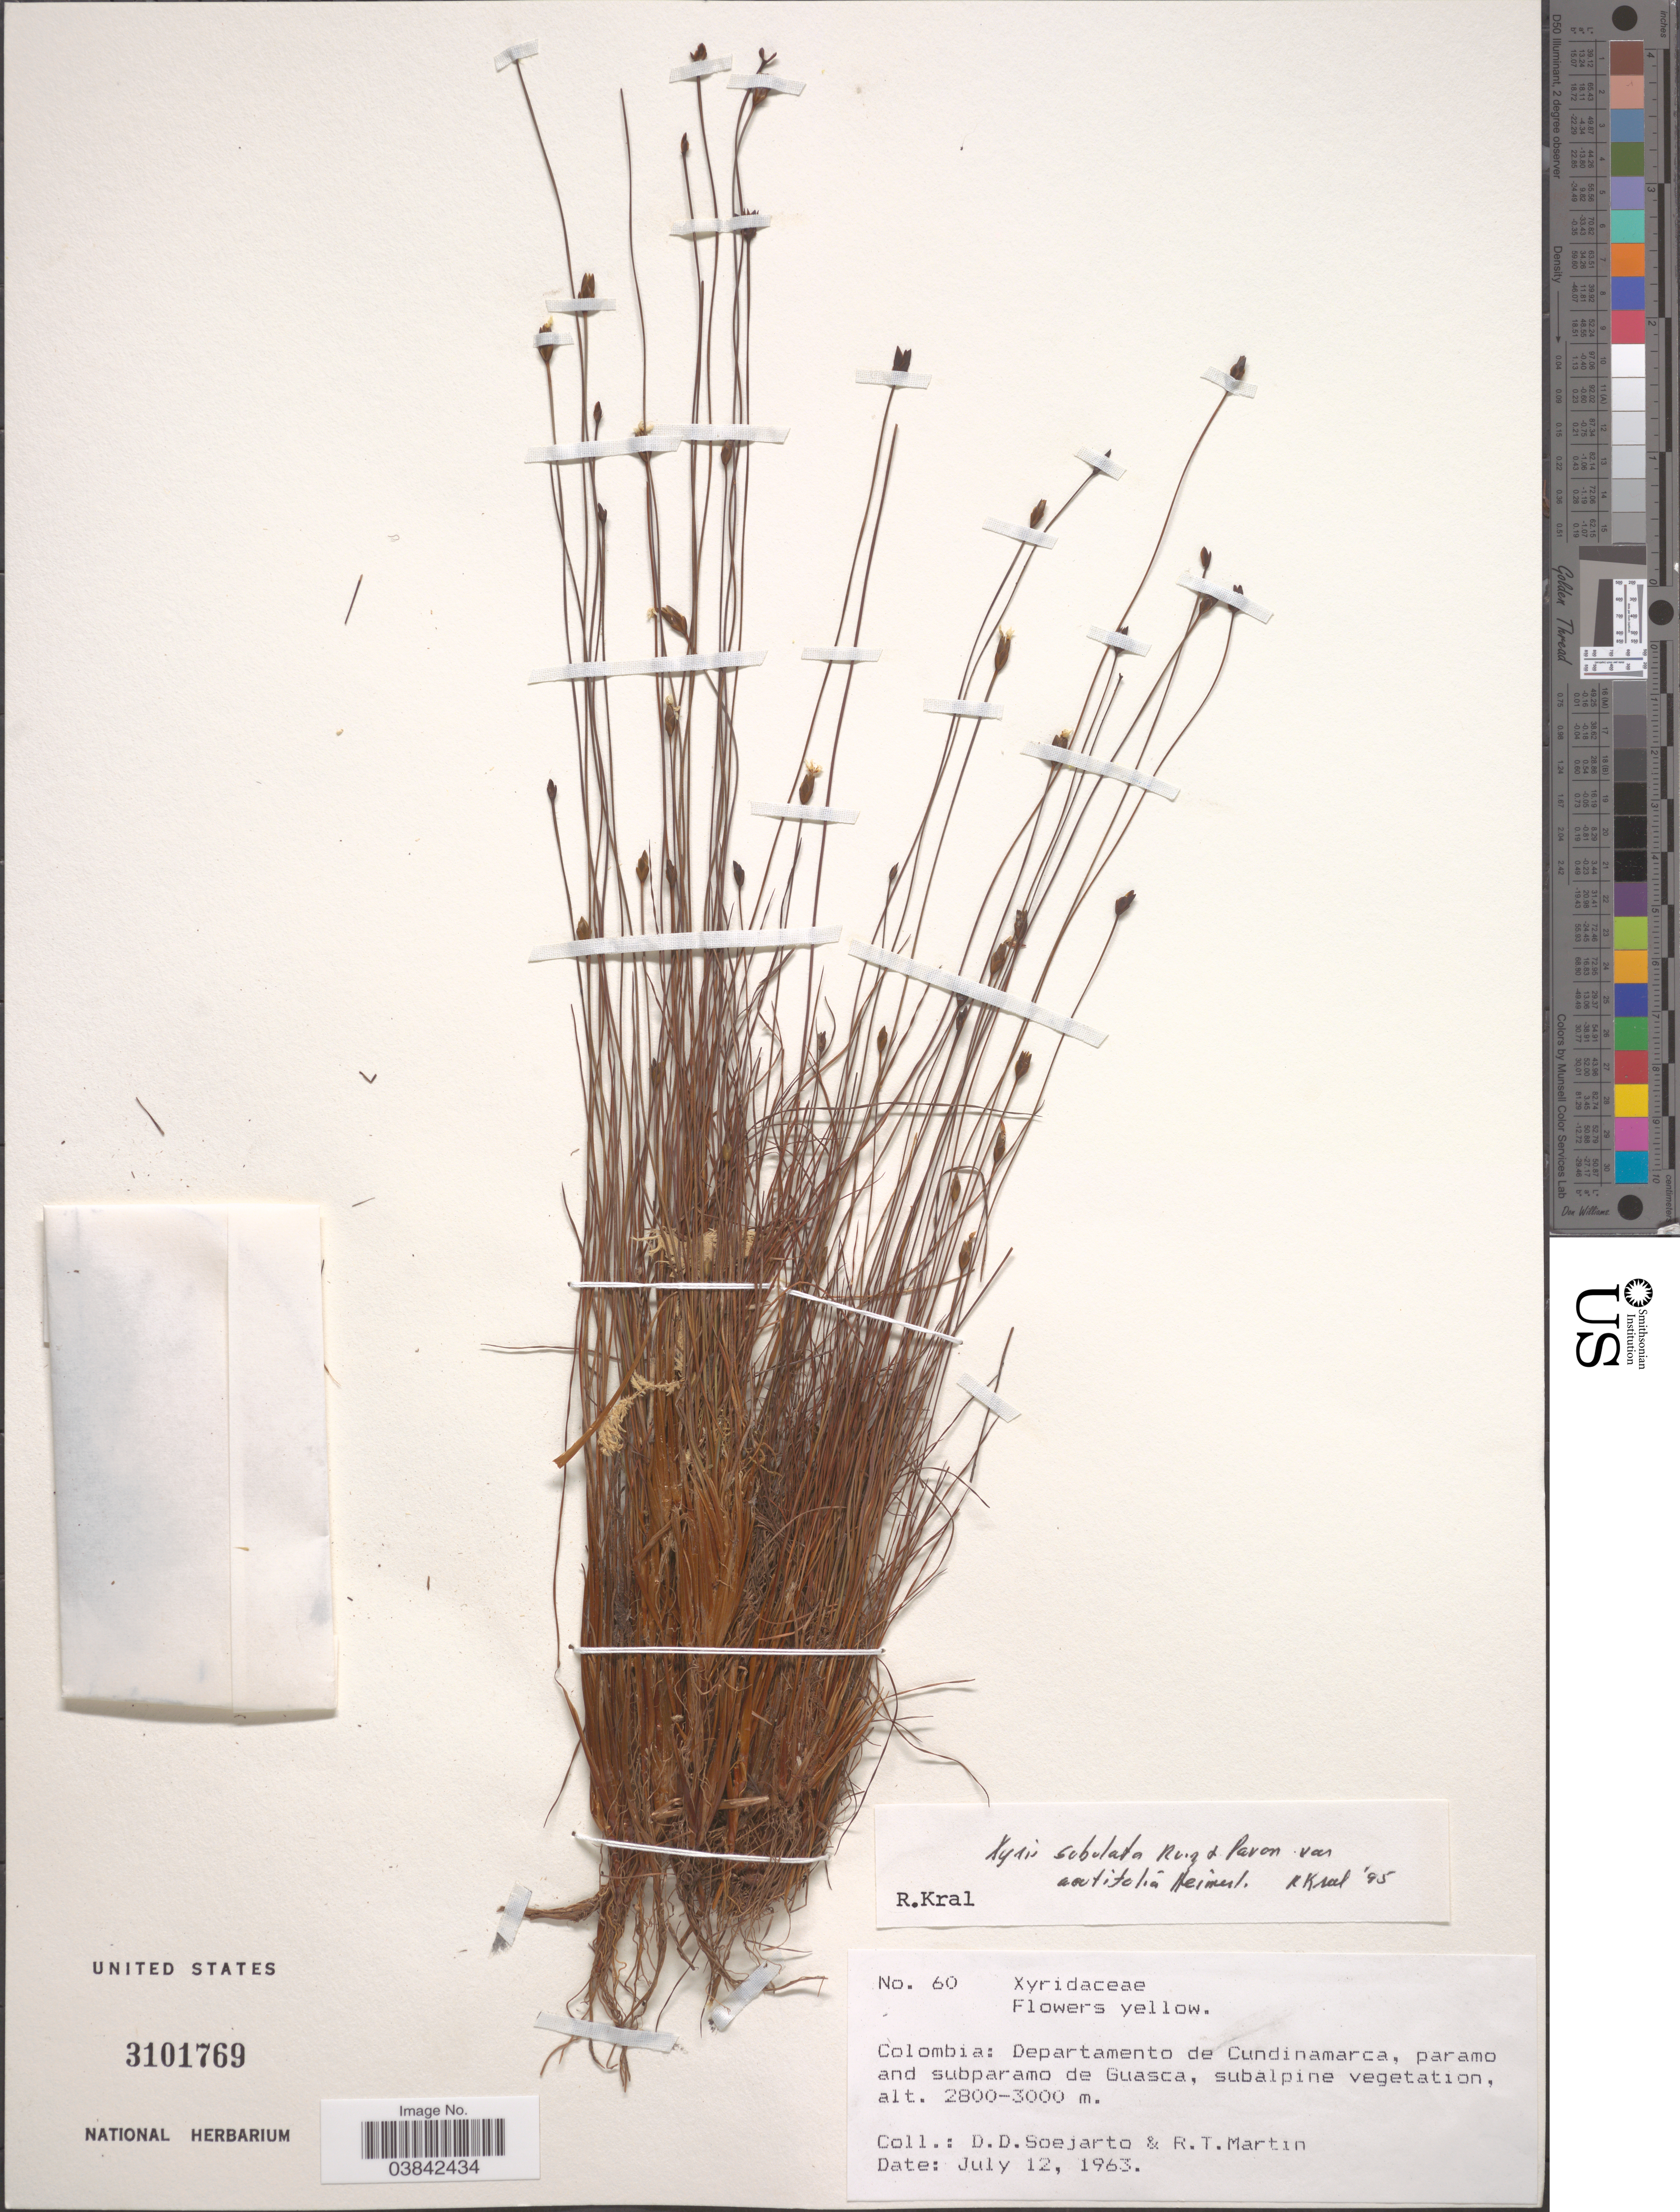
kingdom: Plantae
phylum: Tracheophyta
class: Liliopsida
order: Poales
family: Xyridaceae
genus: Xyris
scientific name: Xyris subulata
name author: Ruiz & Pav.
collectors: R. T. Martin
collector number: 60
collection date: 1963-07-12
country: Colombia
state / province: Cundinamarca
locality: Departamento de Cundinamarca, paramo and subparamo de Guasca, subalpine vegetation.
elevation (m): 2800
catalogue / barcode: US 3101769